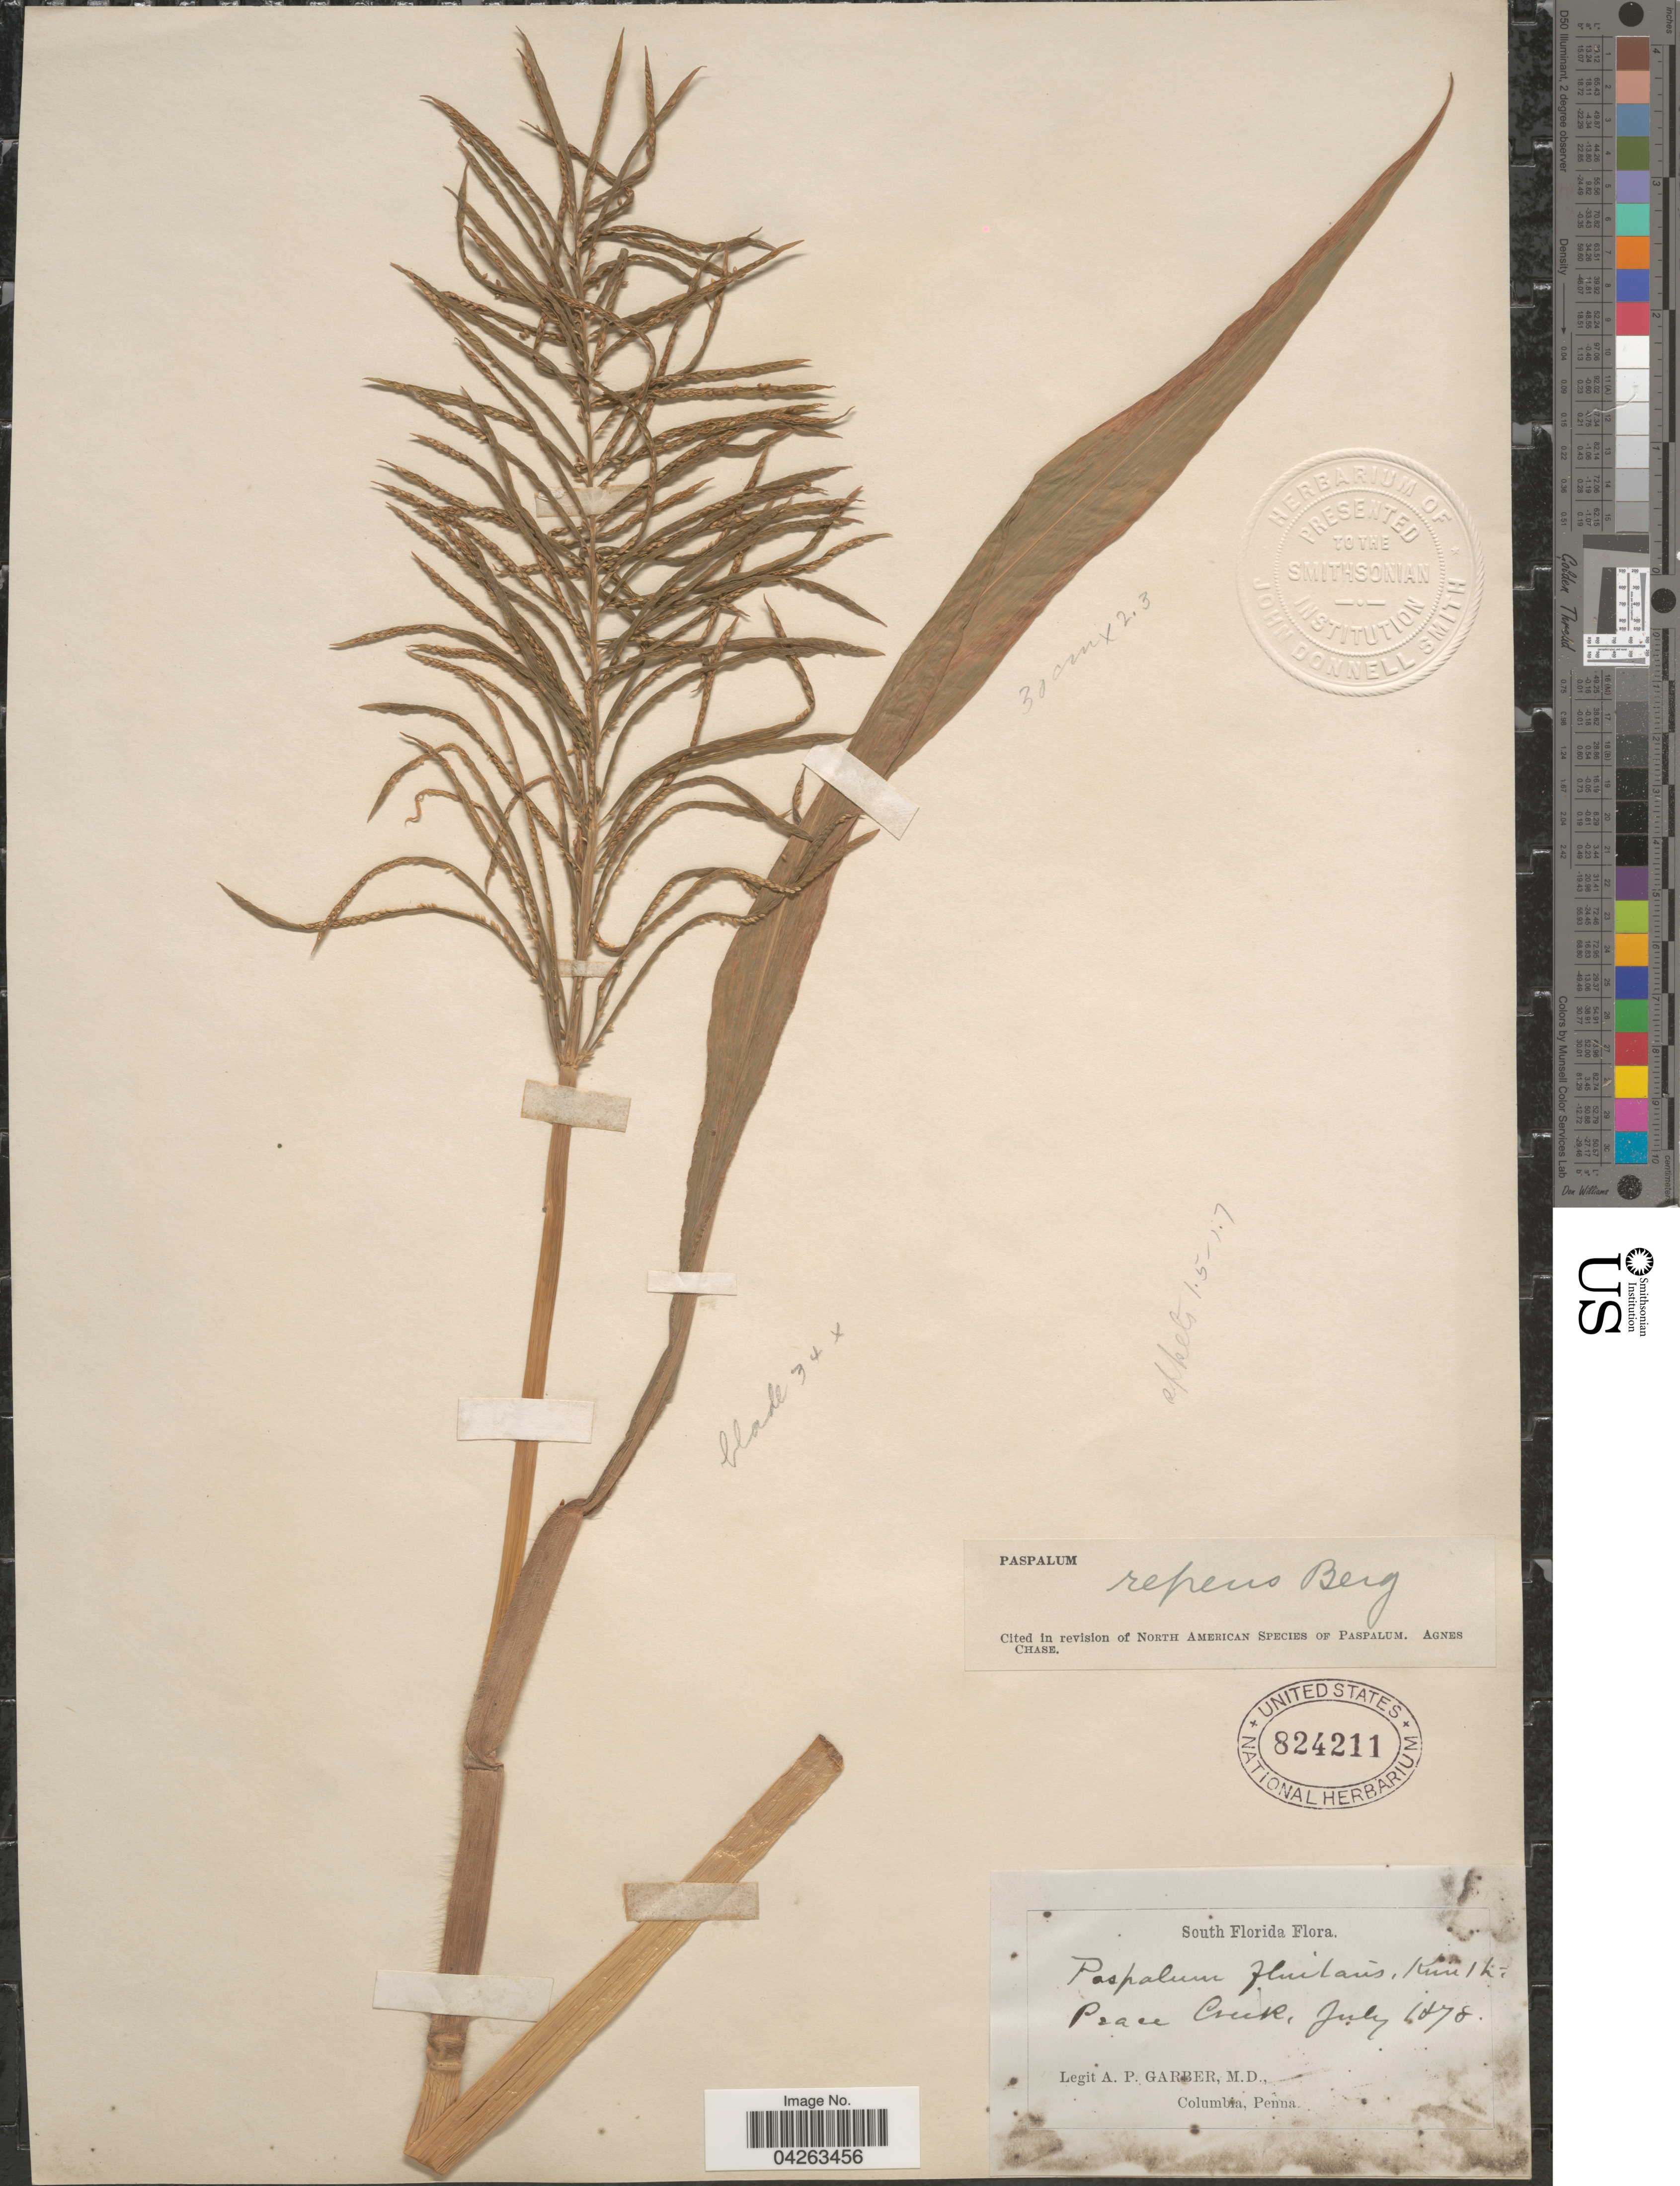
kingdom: Plantae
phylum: Tracheophyta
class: Liliopsida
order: Poales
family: Poaceae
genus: Paspalum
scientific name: Paspalum repens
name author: P.J. Bergius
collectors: A. P. Garber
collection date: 1878-07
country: United States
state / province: Florida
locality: South Florida. Peace Creek.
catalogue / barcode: US 824211